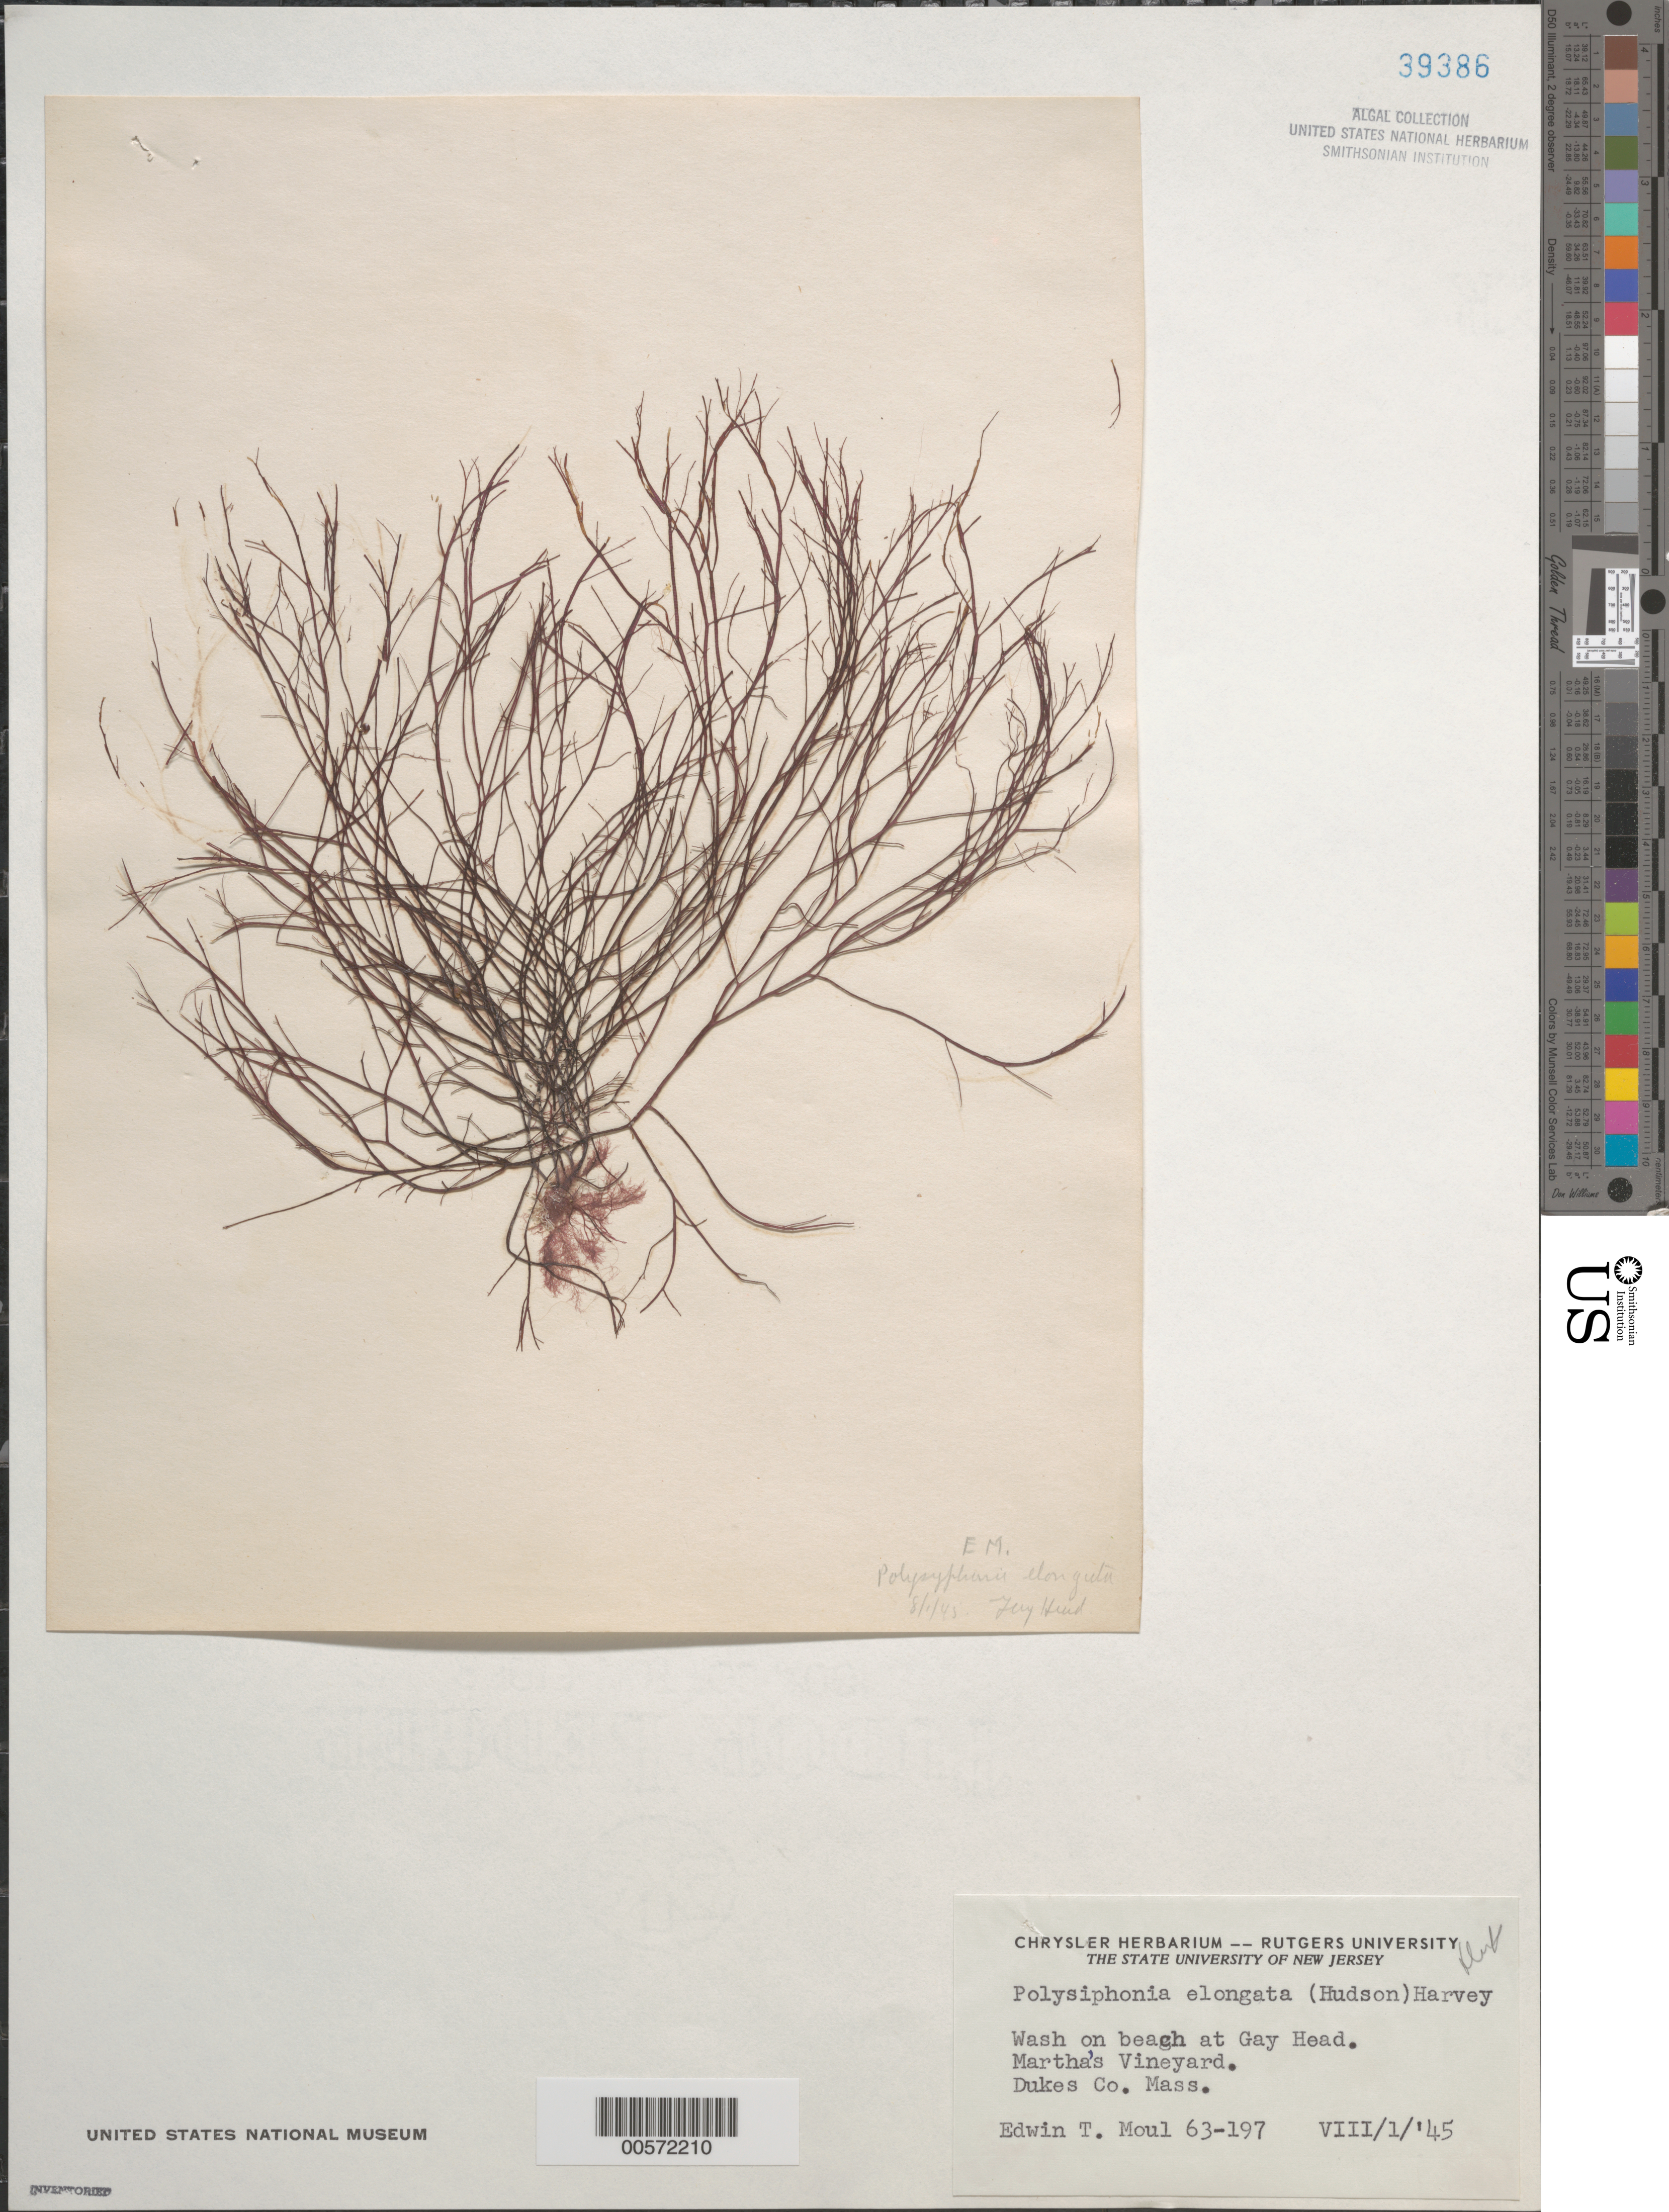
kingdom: Plantae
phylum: Rhodophyta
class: Florideophyceae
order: Ceramiales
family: Rhodomelaceae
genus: Carradoriella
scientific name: Carradoriella elongata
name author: (Hudson) Savoie & G.W. Saunders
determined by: Algae name updating Project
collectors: E. T. Moul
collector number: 63-197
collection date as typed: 01 Aug 1945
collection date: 1945-08-01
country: United States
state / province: Massachusetts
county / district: Dukes County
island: Martha's Vineyard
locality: Gay Head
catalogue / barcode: US 39386